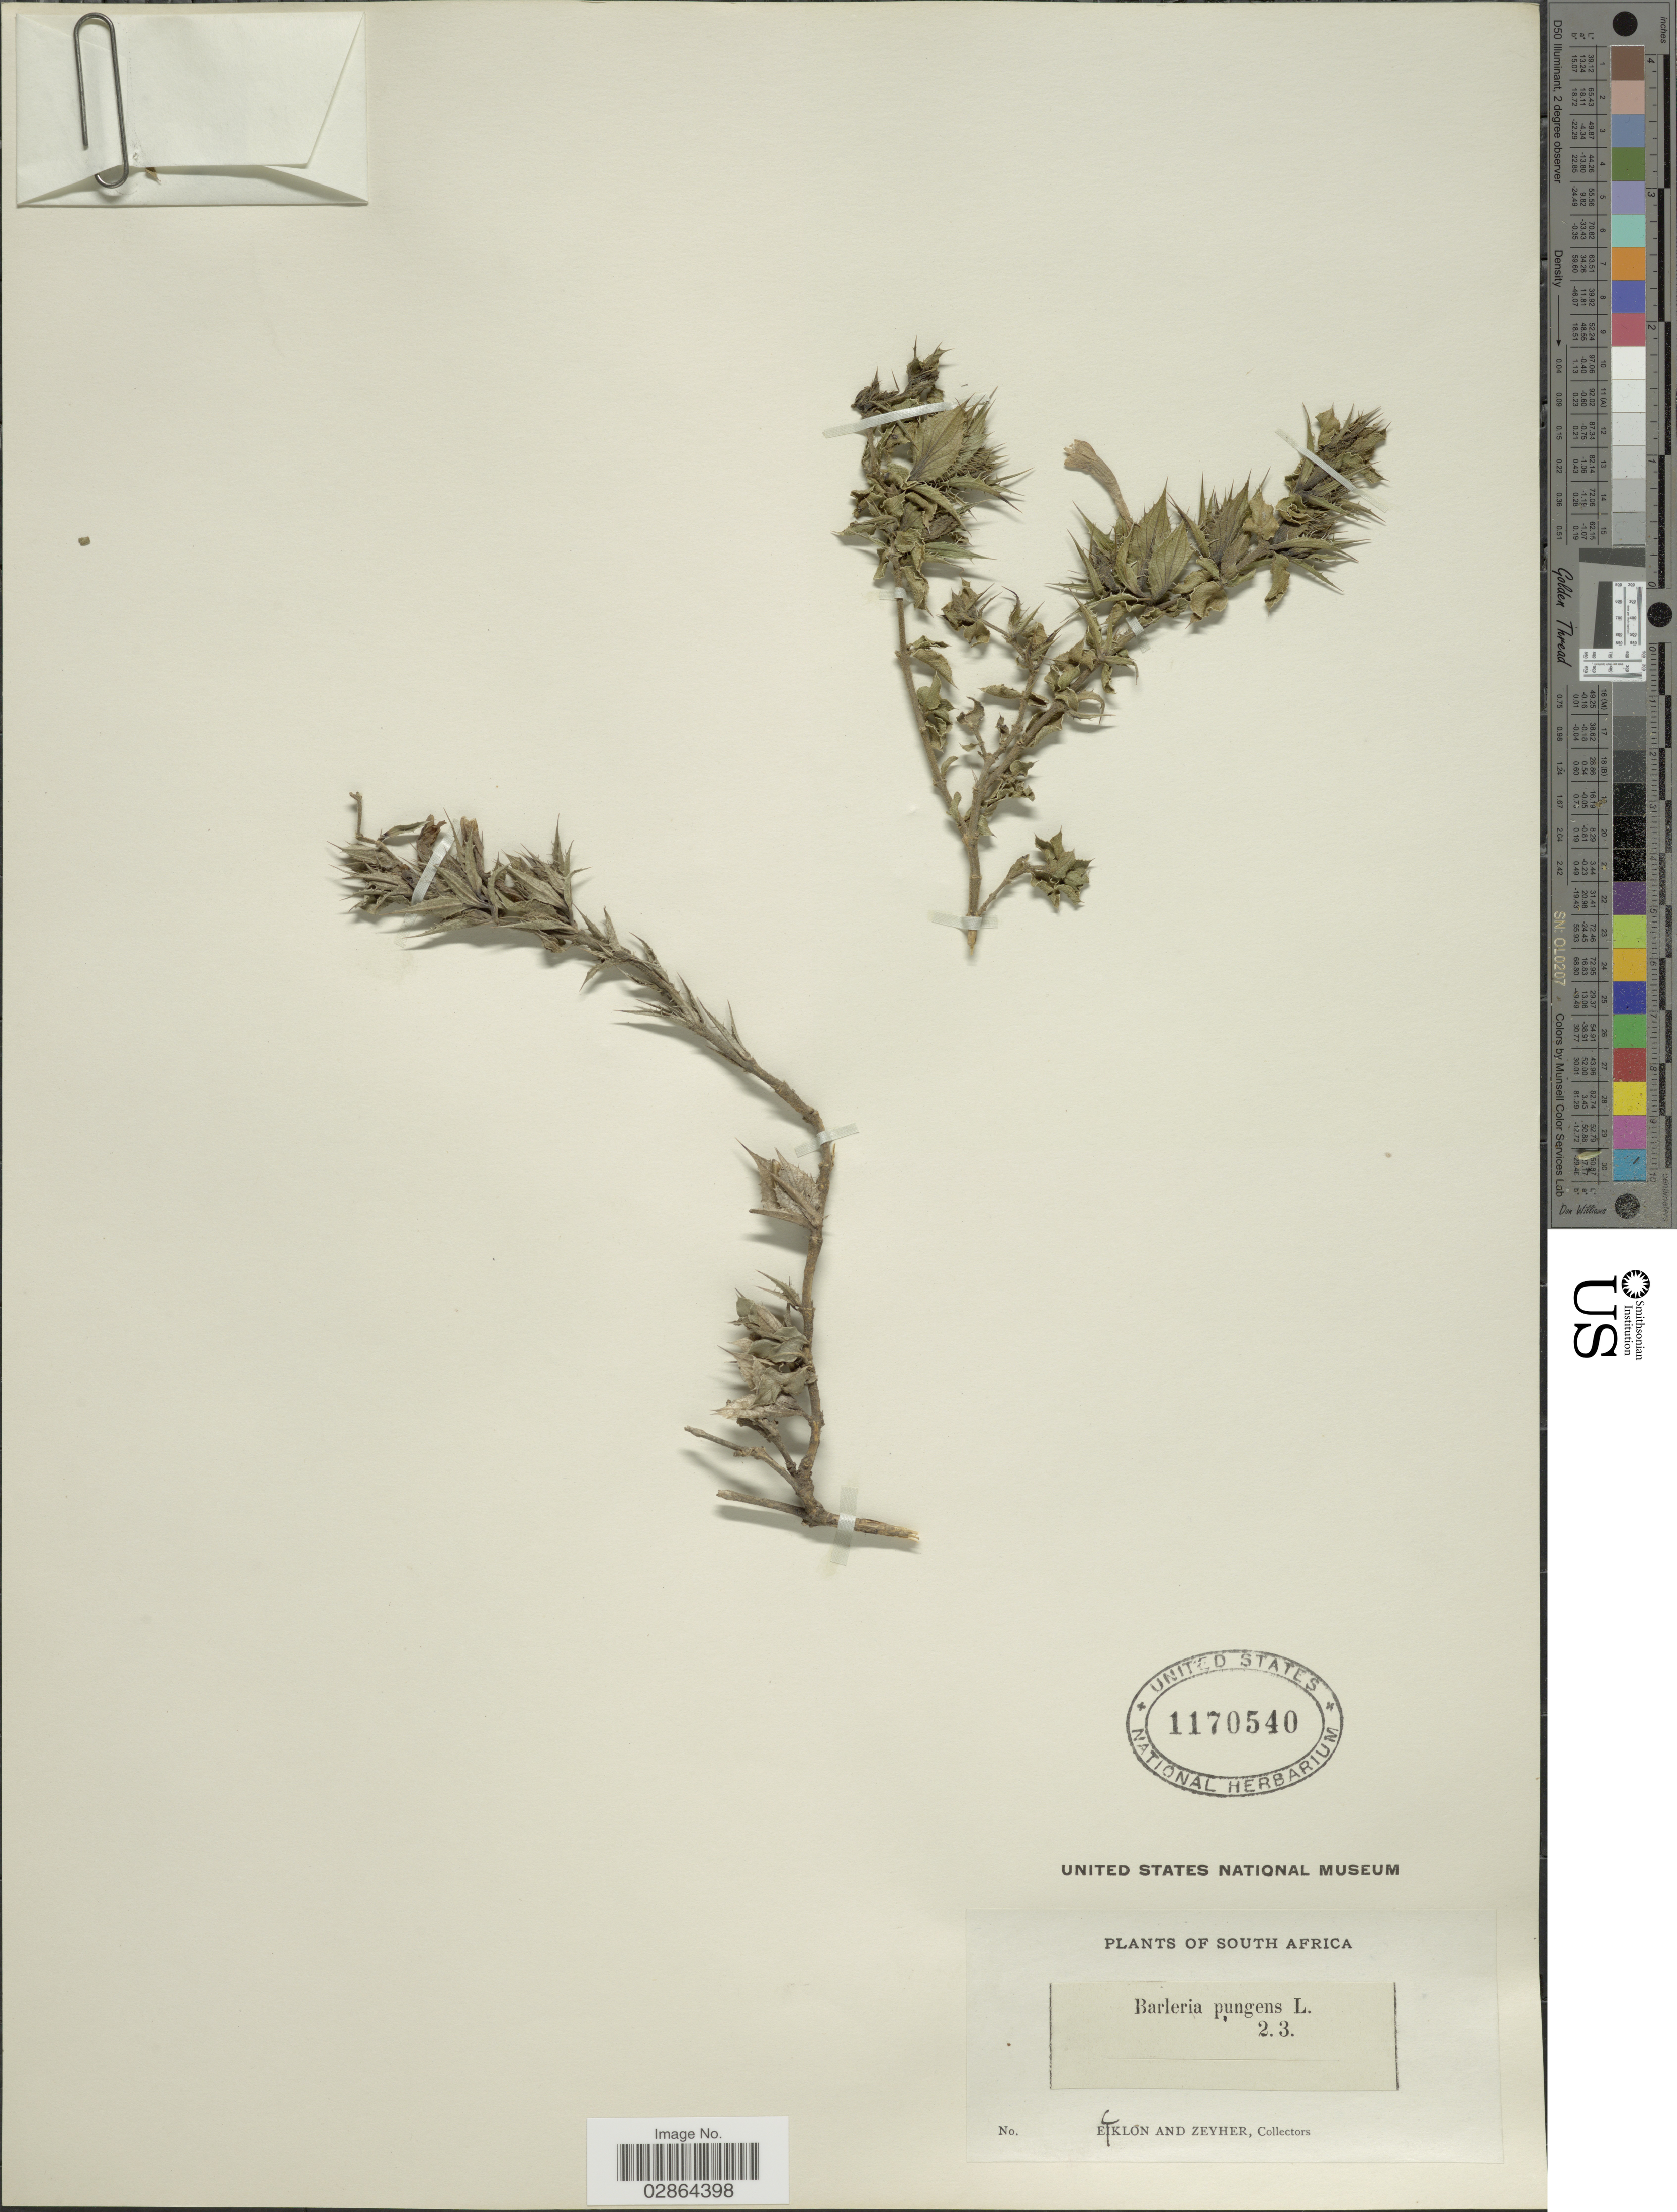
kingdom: Plantae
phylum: Tracheophyta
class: Magnoliopsida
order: Lamiales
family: Acanthaceae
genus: Barleria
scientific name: Barleria pungens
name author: L. f.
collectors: -. Ecklon & -. Zeyher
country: South Africa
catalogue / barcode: US 1170540